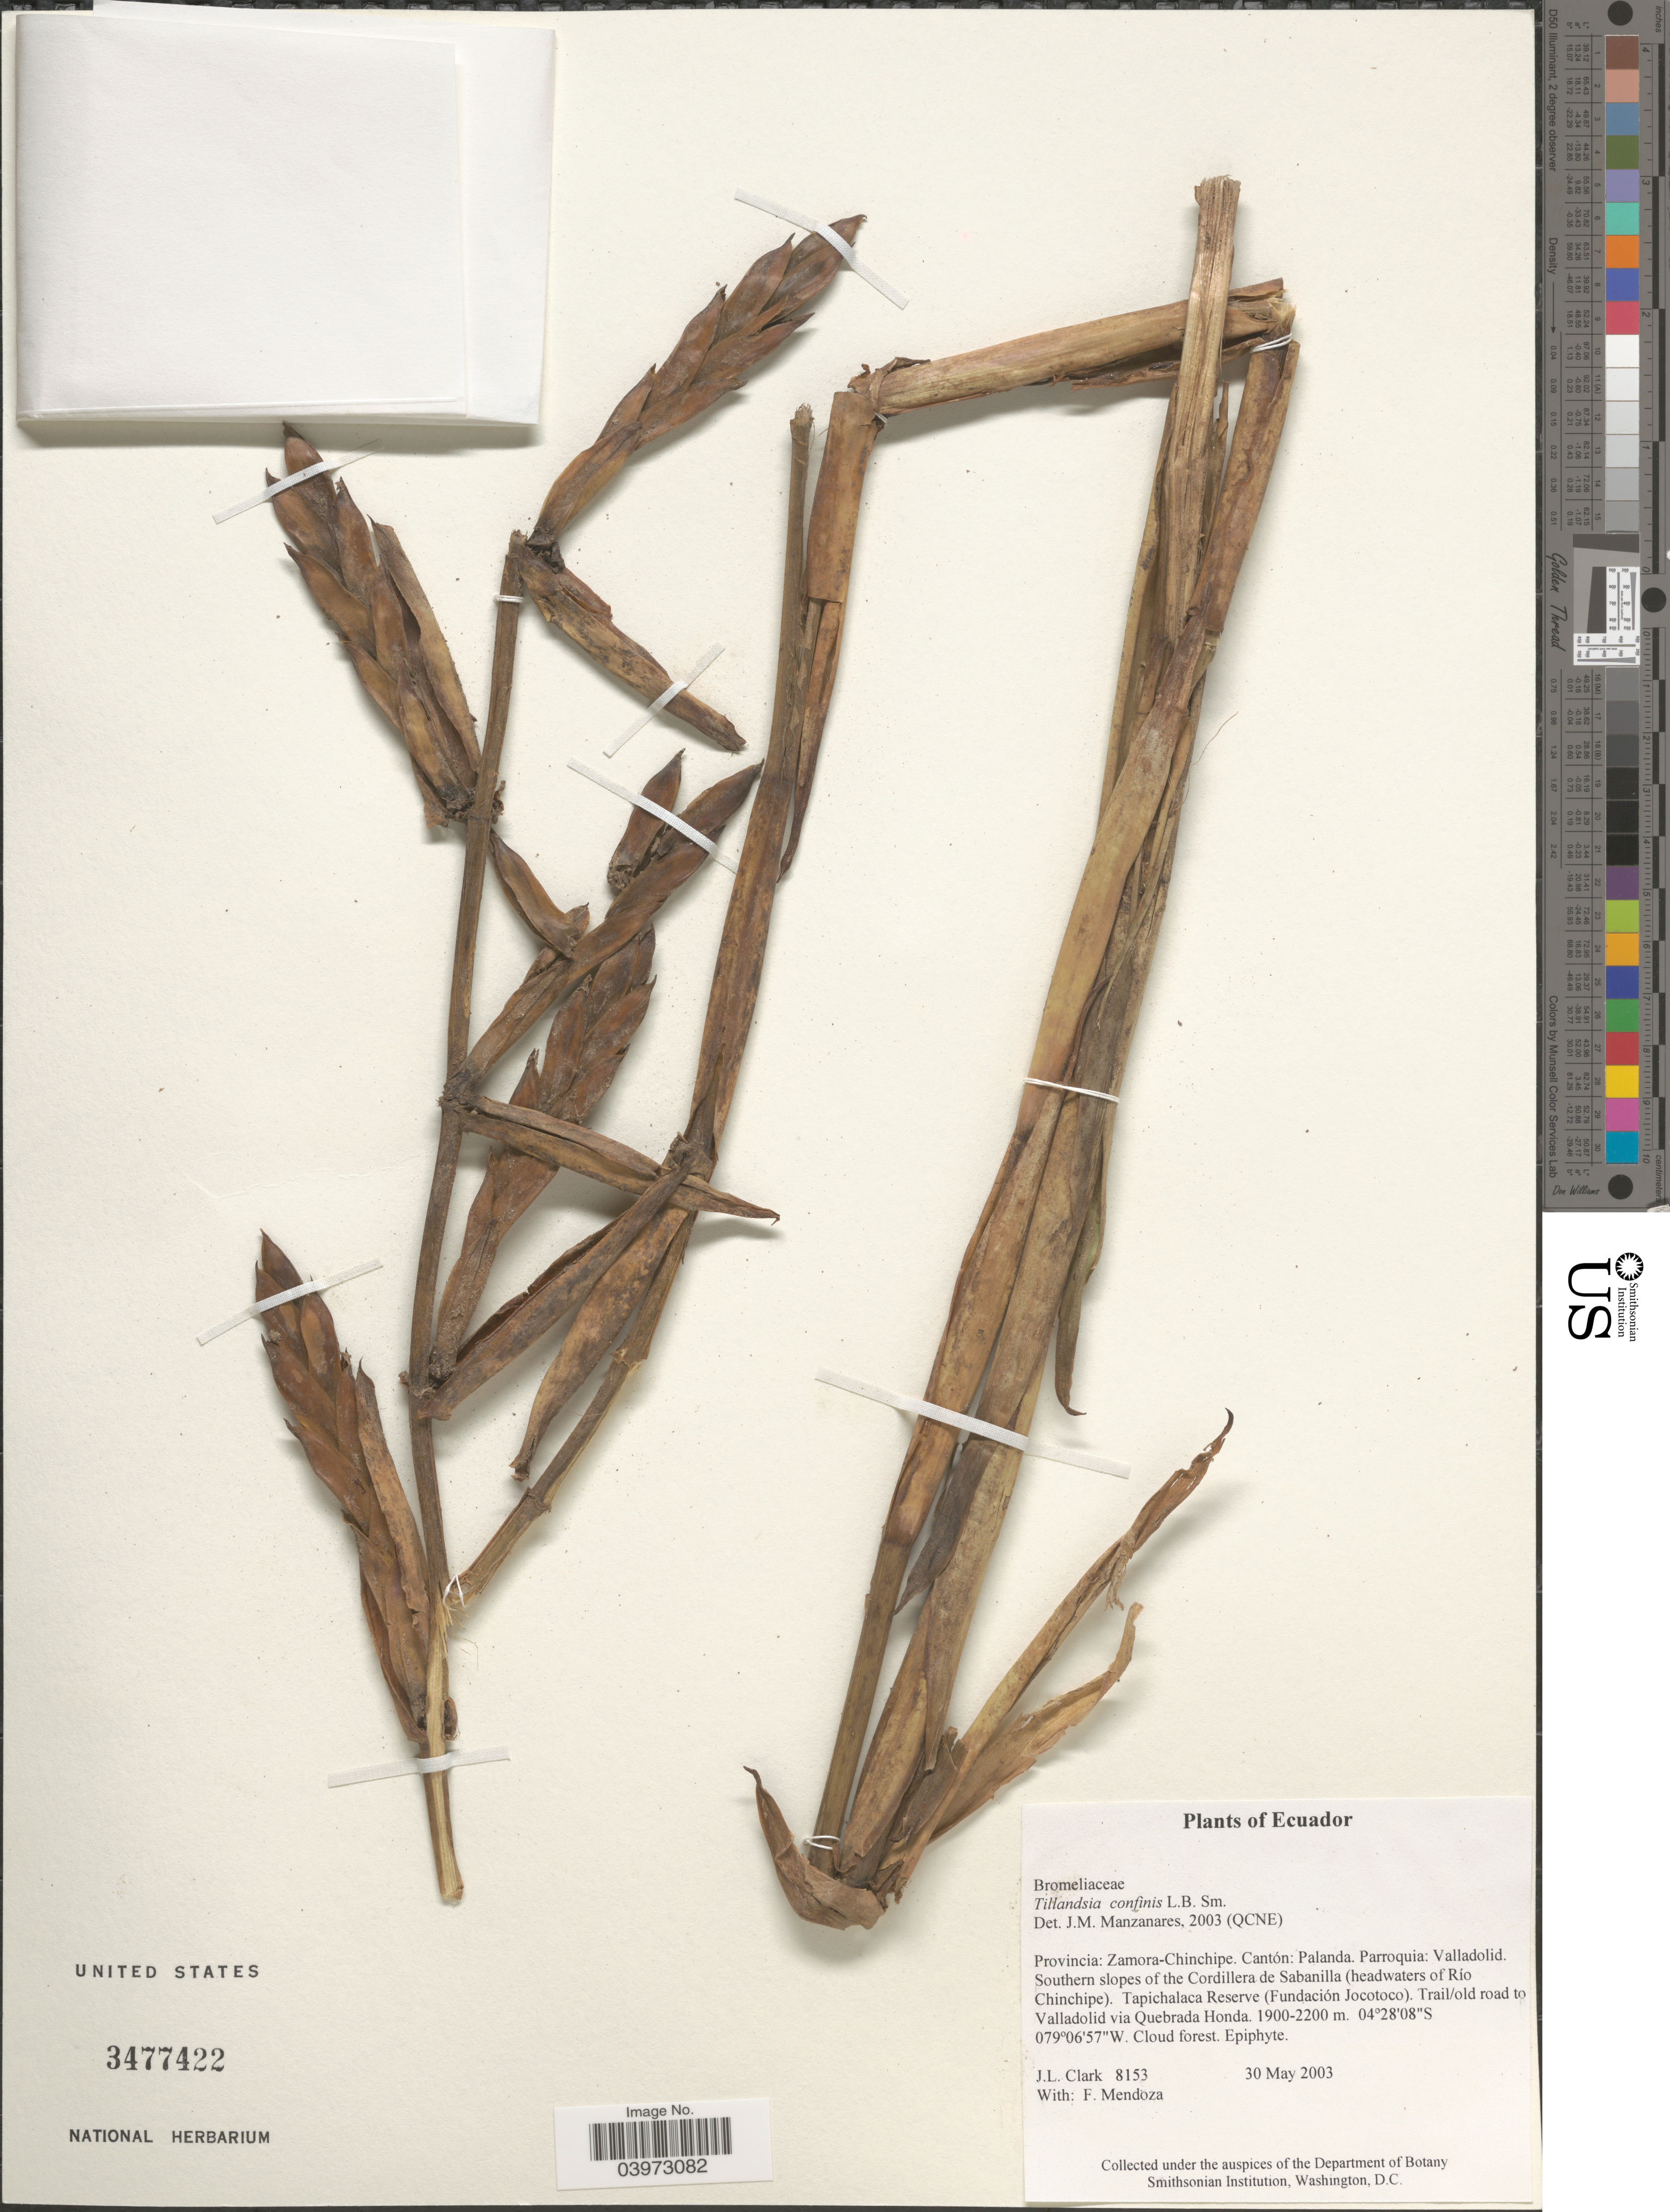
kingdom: Plantae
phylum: Tracheophyta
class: Liliopsida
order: Poales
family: Bromeliaceae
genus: Tillandsia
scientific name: Tillandsia confinis var. confinis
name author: L.B. Sm.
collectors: J. L. Clark & F. Mendoza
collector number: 8153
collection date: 2003-05-30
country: Ecuador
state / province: Zamora-Chinchipe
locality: Cantón: Palanda, Parroquia: Valladolid. Southern slopes of the Cordillera de Sabanilla (headwaters of Río Chinchipe). Tapichalaca Reserve (Fundación Jocotoco). Trail/old road to Valladolid via Quebrada Honda.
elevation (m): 1900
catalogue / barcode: US 3477422